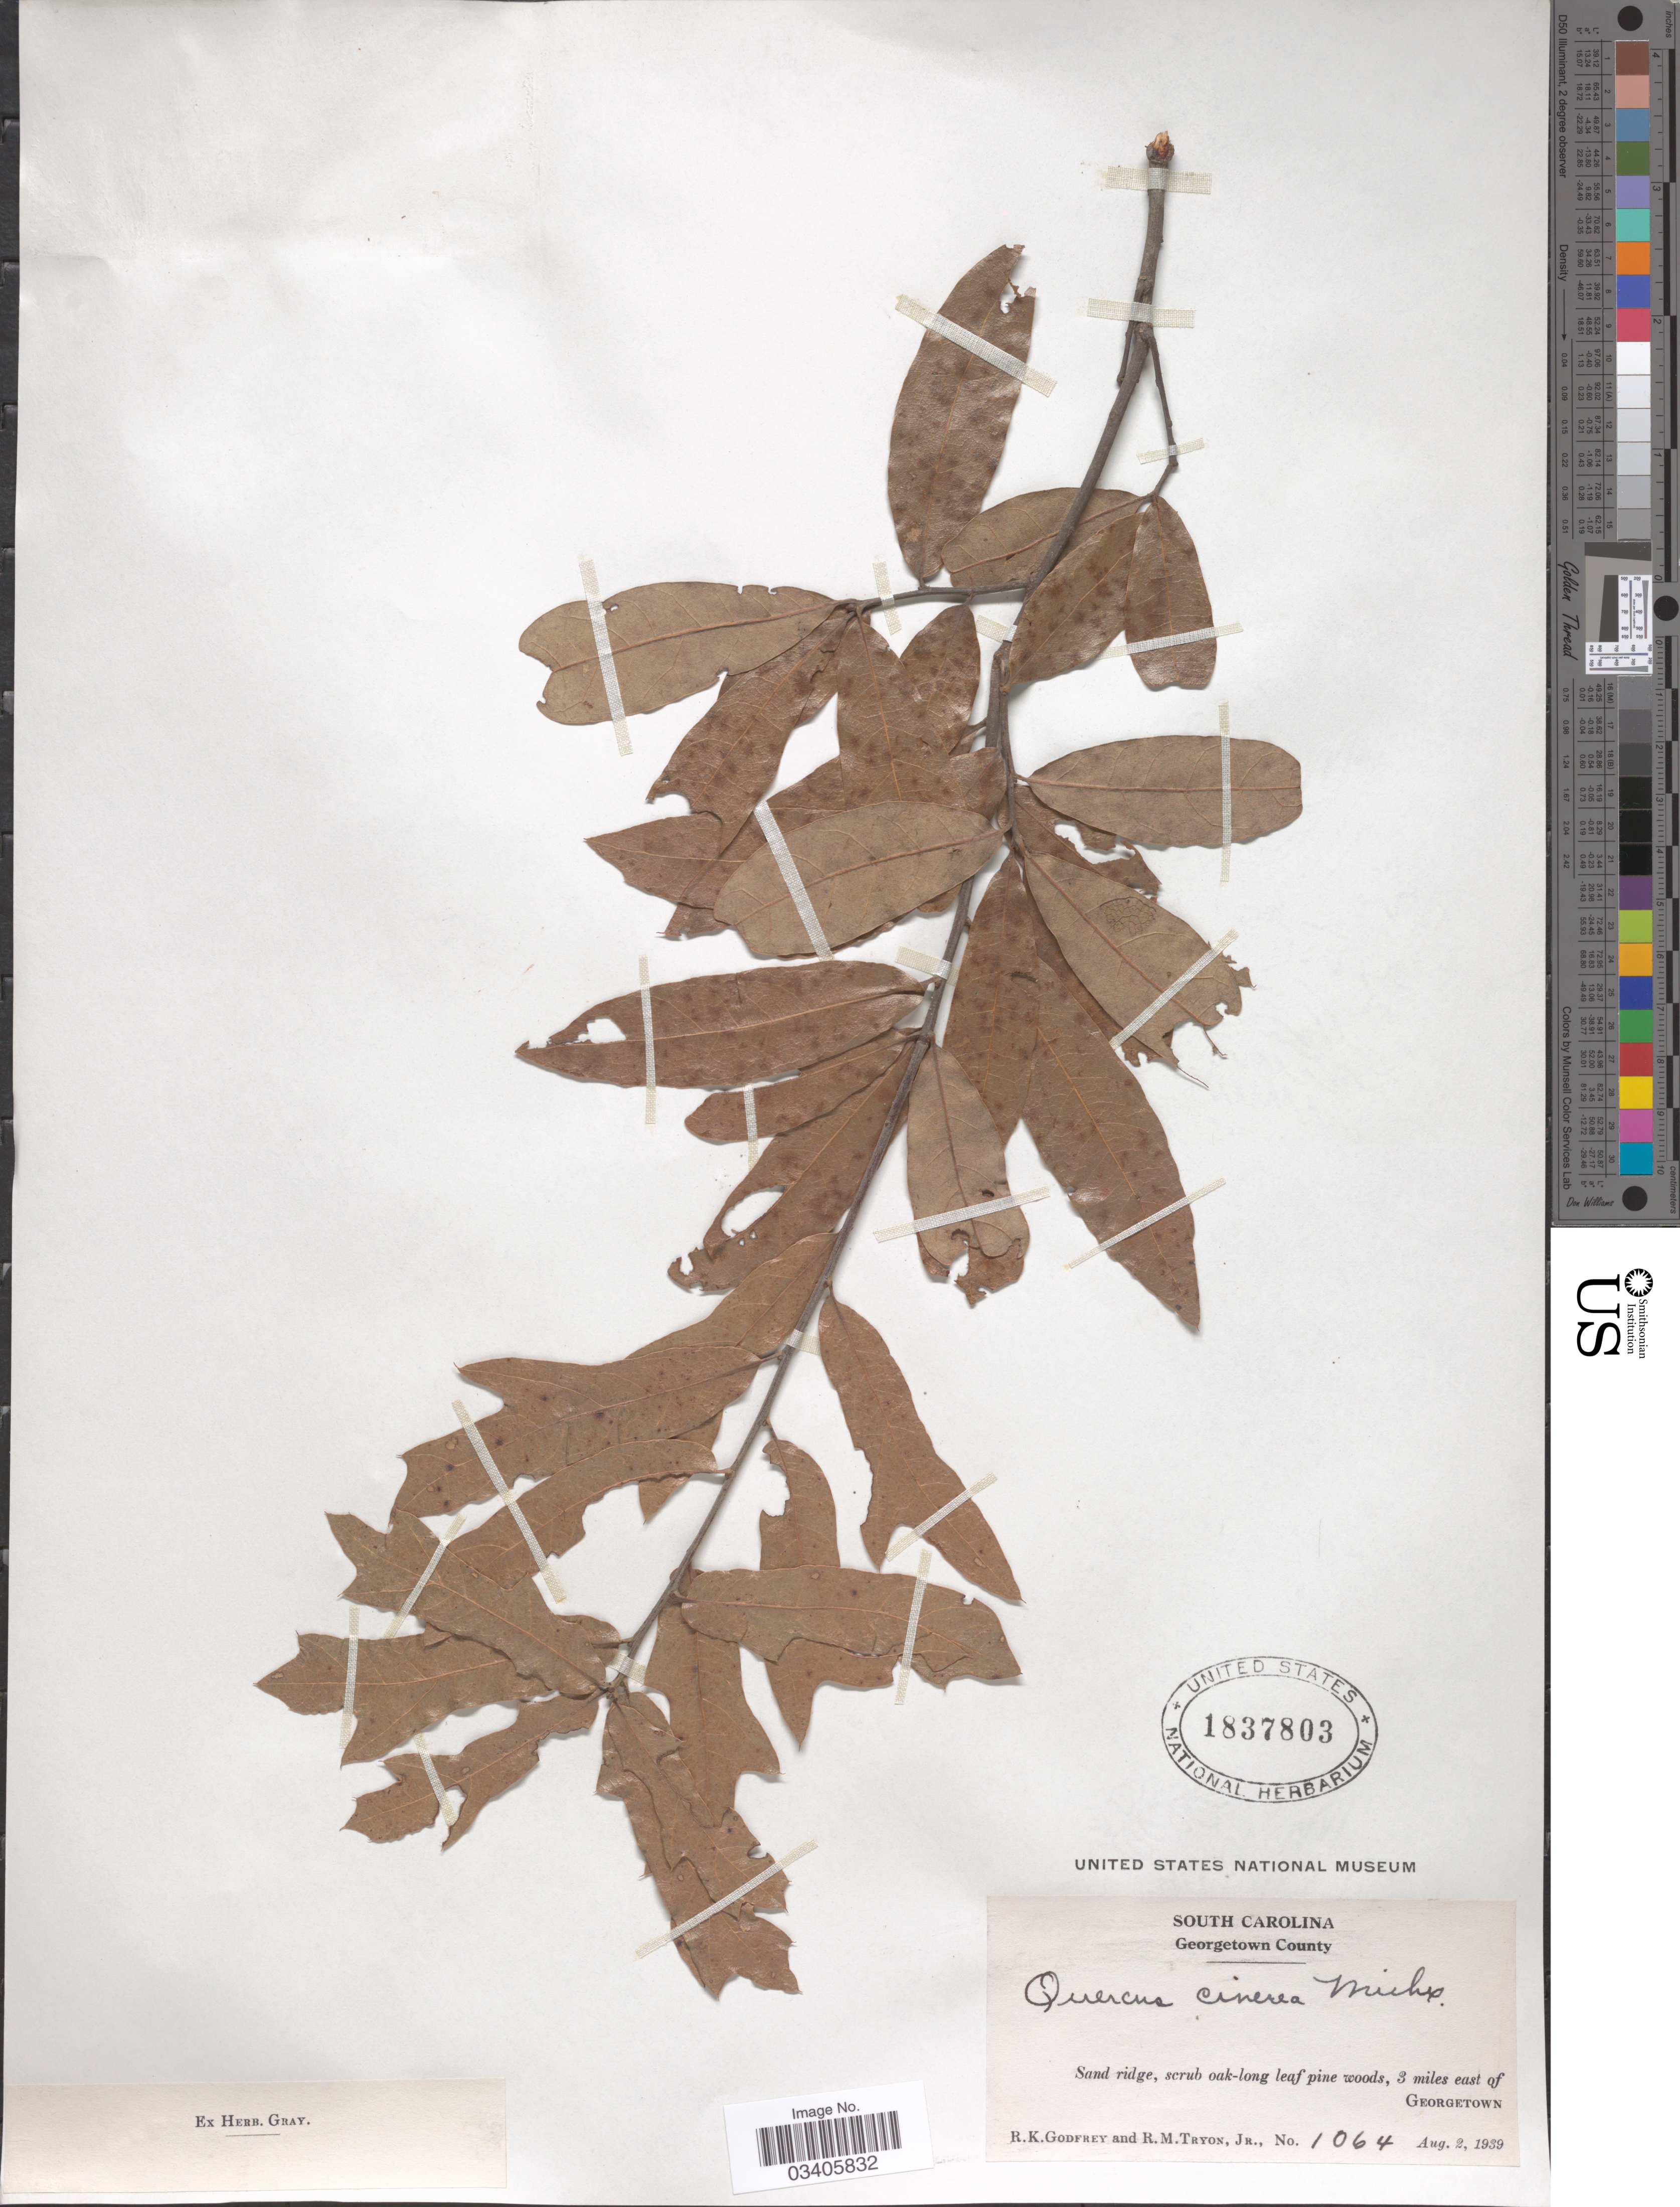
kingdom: Plantae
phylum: Tracheophyta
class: Magnoliopsida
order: Fagales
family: Fagaceae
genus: Quercus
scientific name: Quercus incana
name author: W. Bartram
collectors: R. K. Godfrey & R. Tryon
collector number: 1064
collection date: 1939-08-02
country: United States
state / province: South Carolina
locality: Georgetown County. 3 miles east of Georgetown.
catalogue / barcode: US 1837803